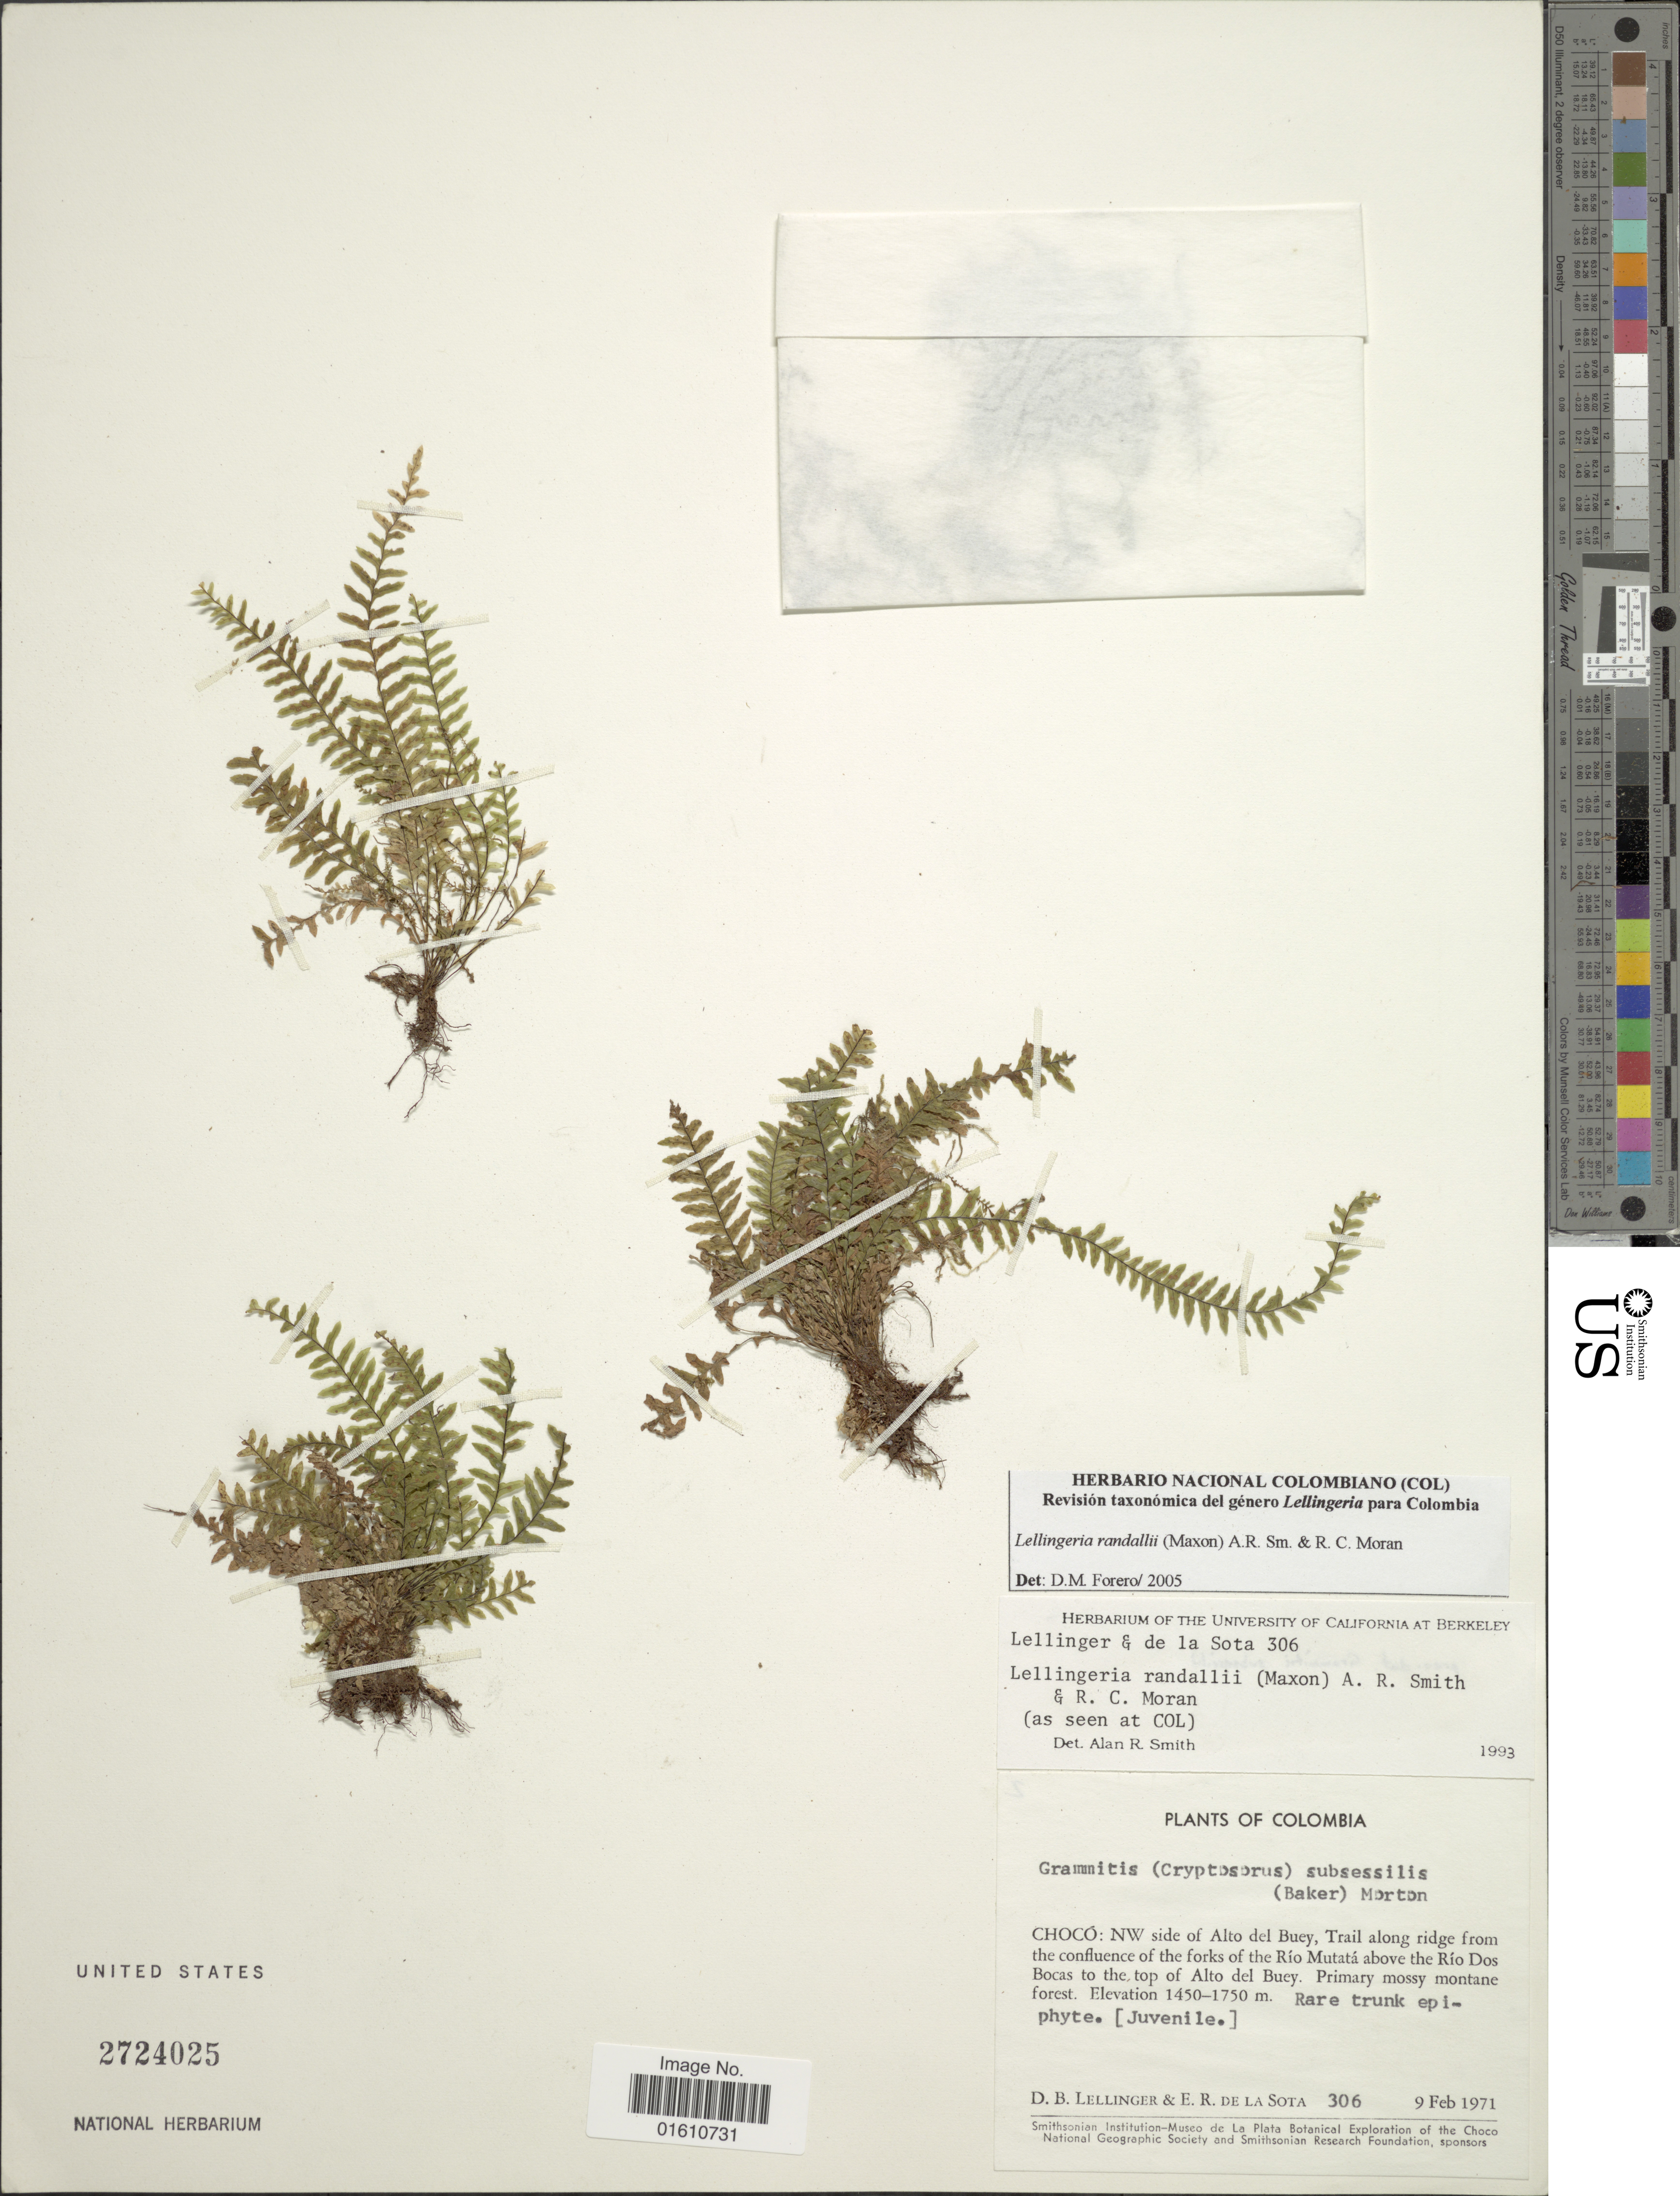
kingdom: Plantae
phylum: Tracheophyta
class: Polypodiopsida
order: Polypodiales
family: Polypodiaceae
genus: Lellingeria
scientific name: Lellingeria randallii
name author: (Maxon) A.R. Sm. & R.C. Moran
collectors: D. B. Lellinger & E. R. de la Sota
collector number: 306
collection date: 1971-02-09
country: Colombia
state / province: Chocó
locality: Choco: NW side of Alto del Buey, trail along ridge from the confluence of the forks of the Rio Mutata above Rio Dos Bocas toward the top of Alto del Buey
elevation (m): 1450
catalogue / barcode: US 2724025